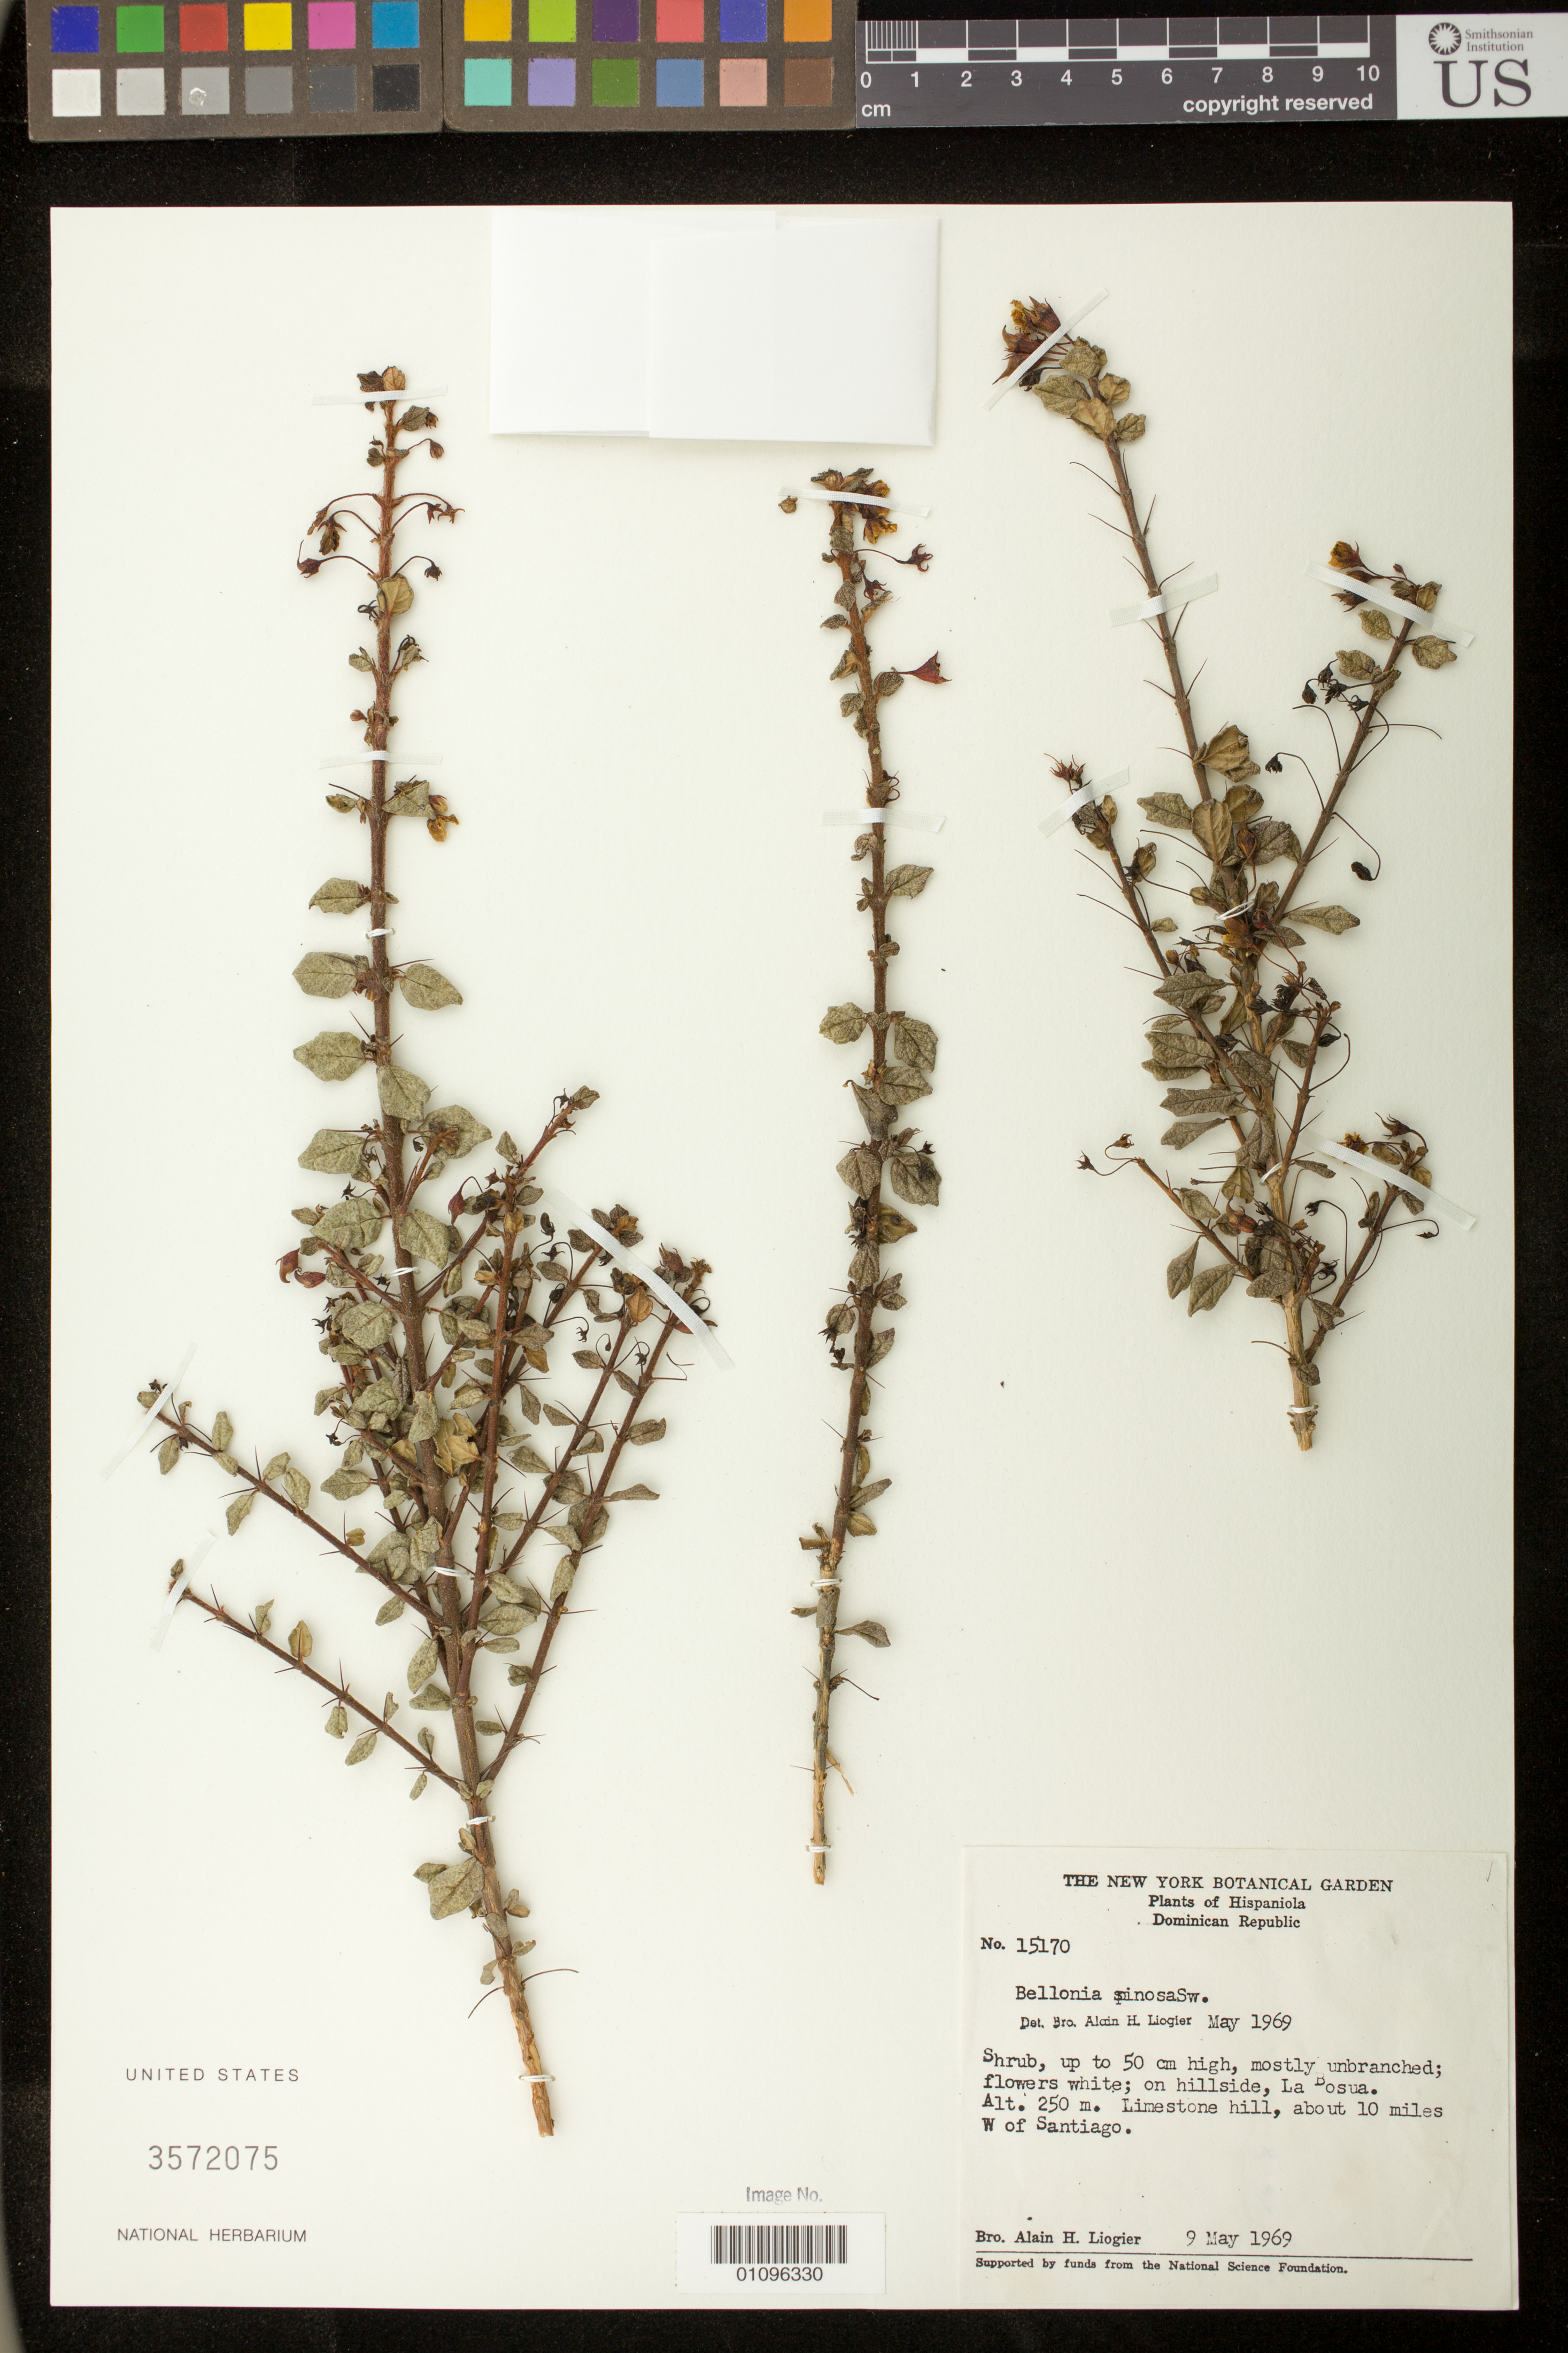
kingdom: Plantae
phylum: Tracheophyta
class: Magnoliopsida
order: Lamiales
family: Gesneriaceae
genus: Bellonia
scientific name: Bellonia spinosa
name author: Sw.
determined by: Liogier, Alain H.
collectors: A. H. Liogier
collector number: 15170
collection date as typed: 09 May 1969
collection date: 1969-05-09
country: Dominican Republic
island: Hispaniola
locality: La Bosua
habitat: Limestone hill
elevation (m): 250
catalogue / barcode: US 3572075